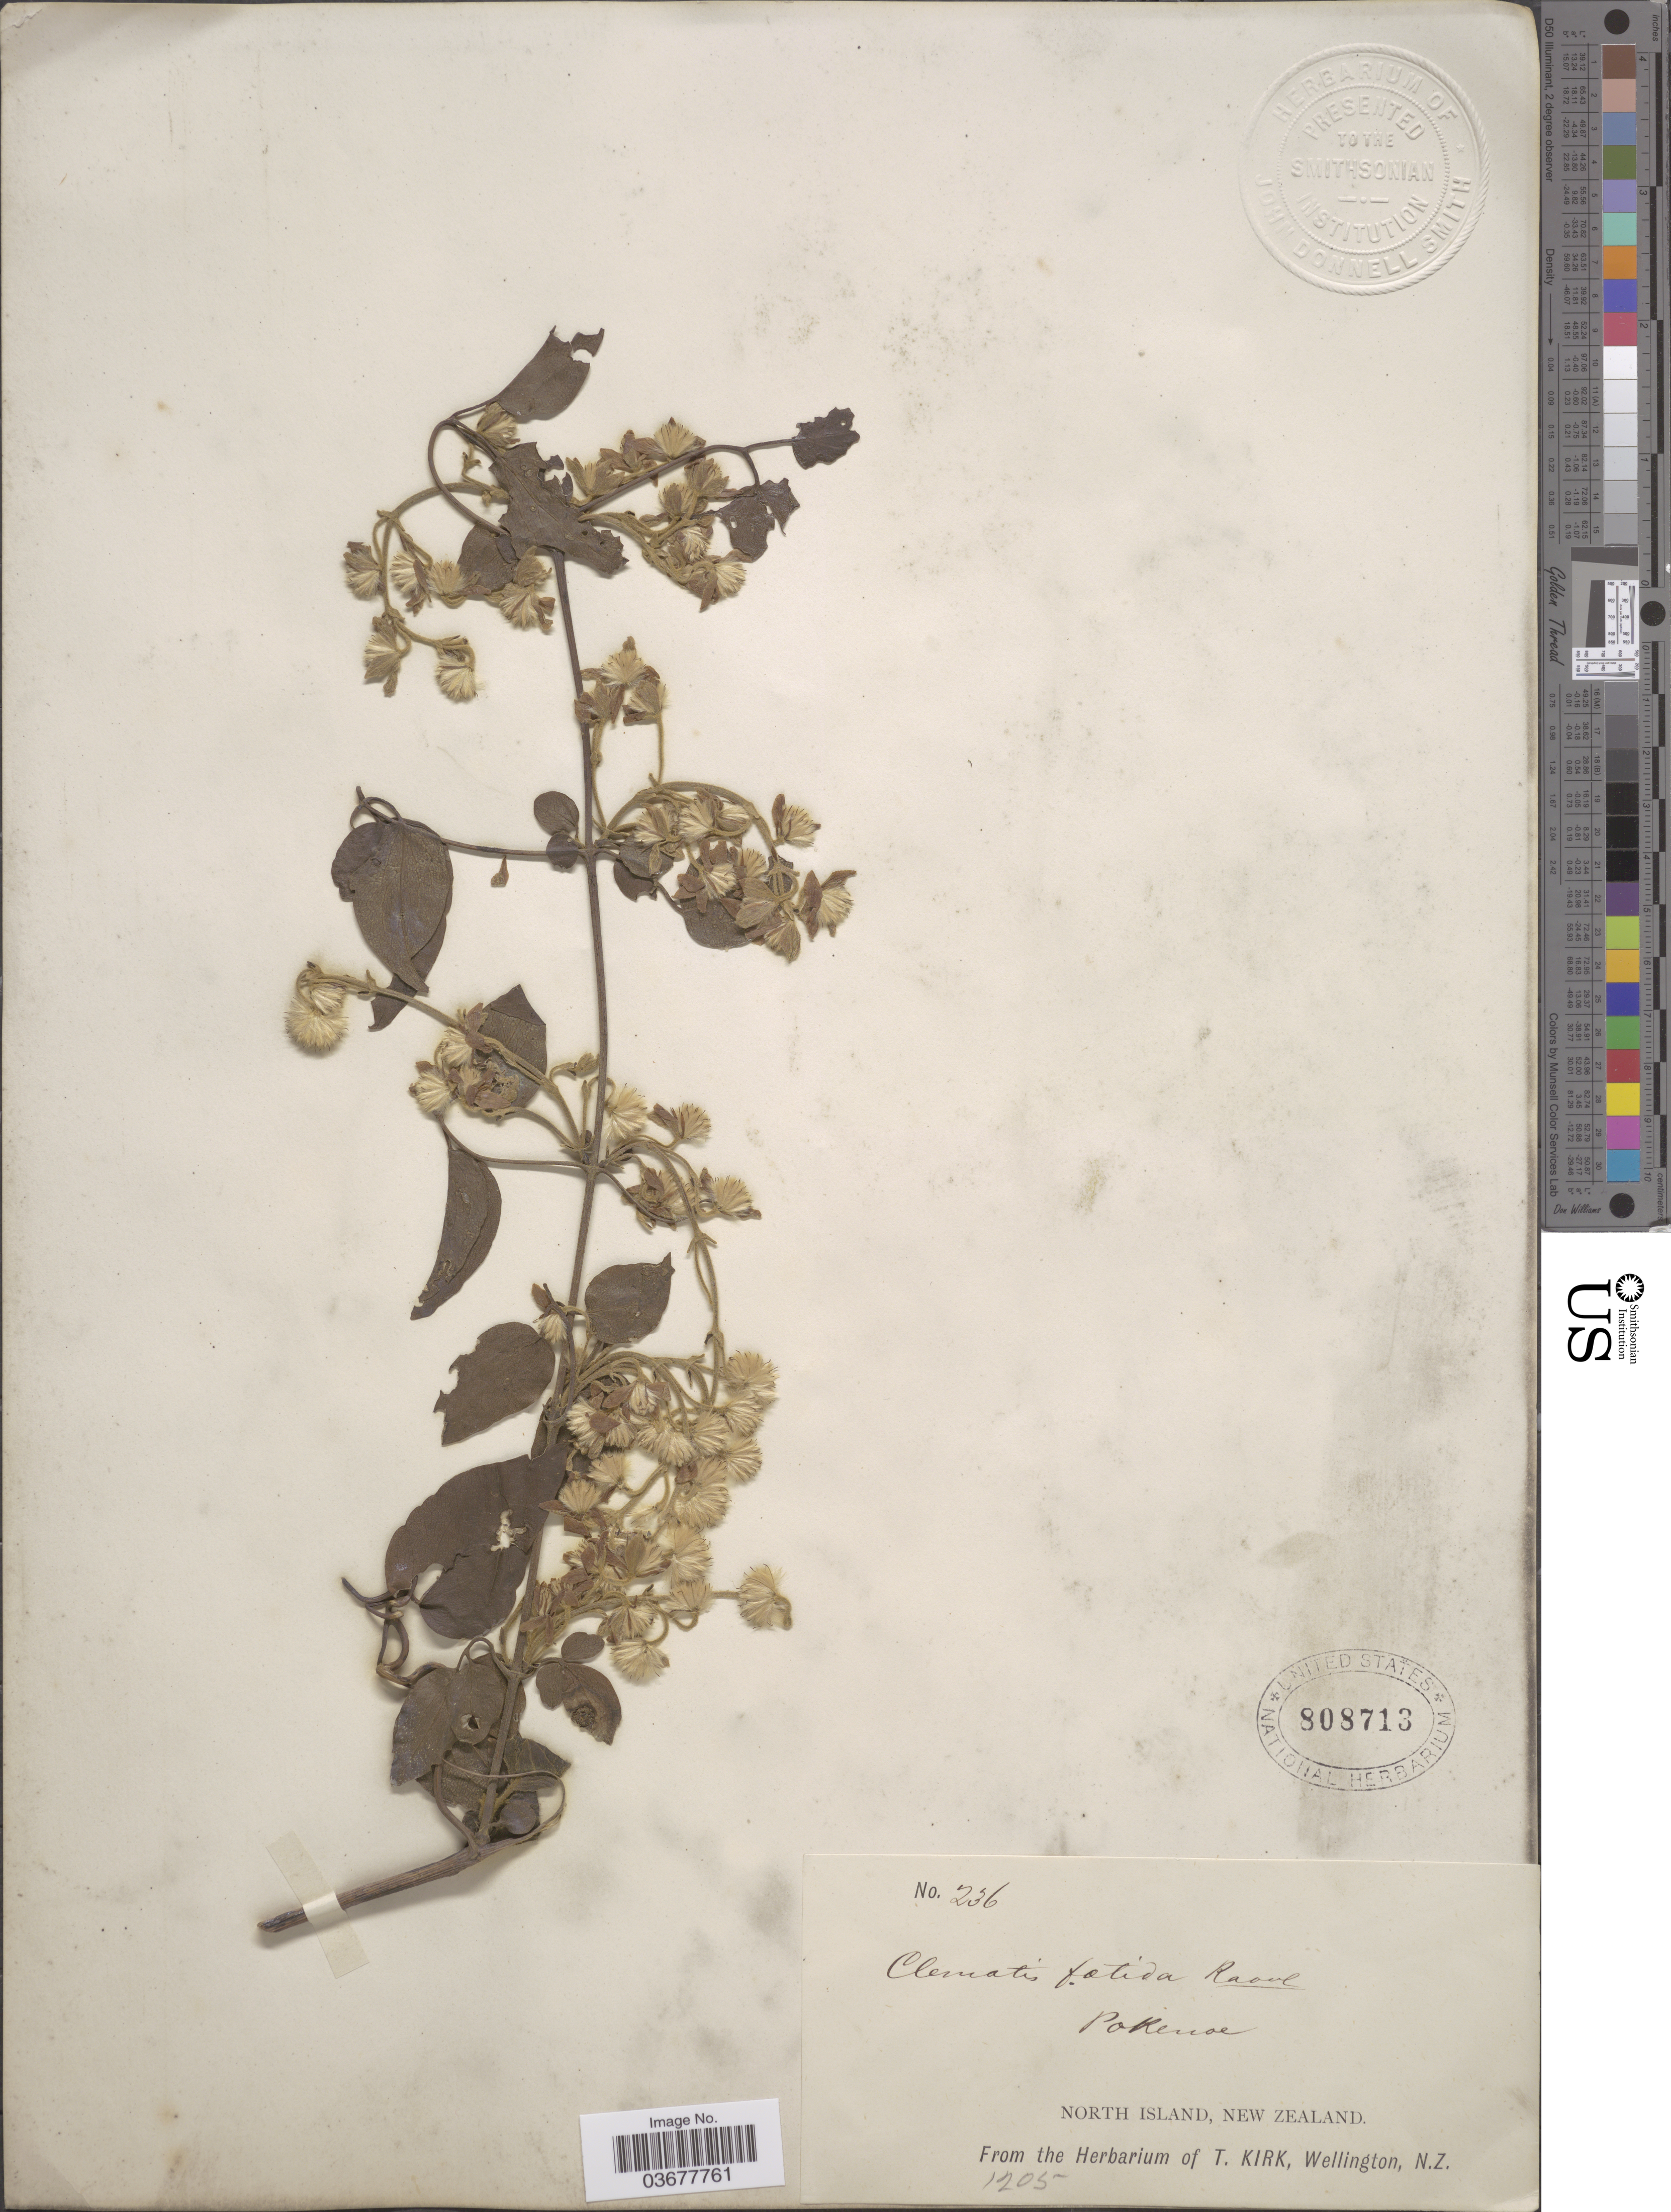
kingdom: Plantae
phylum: Tracheophyta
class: Magnoliopsida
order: Ranunculales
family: Ranunculaceae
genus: Clematis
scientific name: Clematis foetida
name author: Raoul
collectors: ex herb. T. Kirk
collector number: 236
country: New Zealand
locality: Pokenoe. North Island.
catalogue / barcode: US 808713